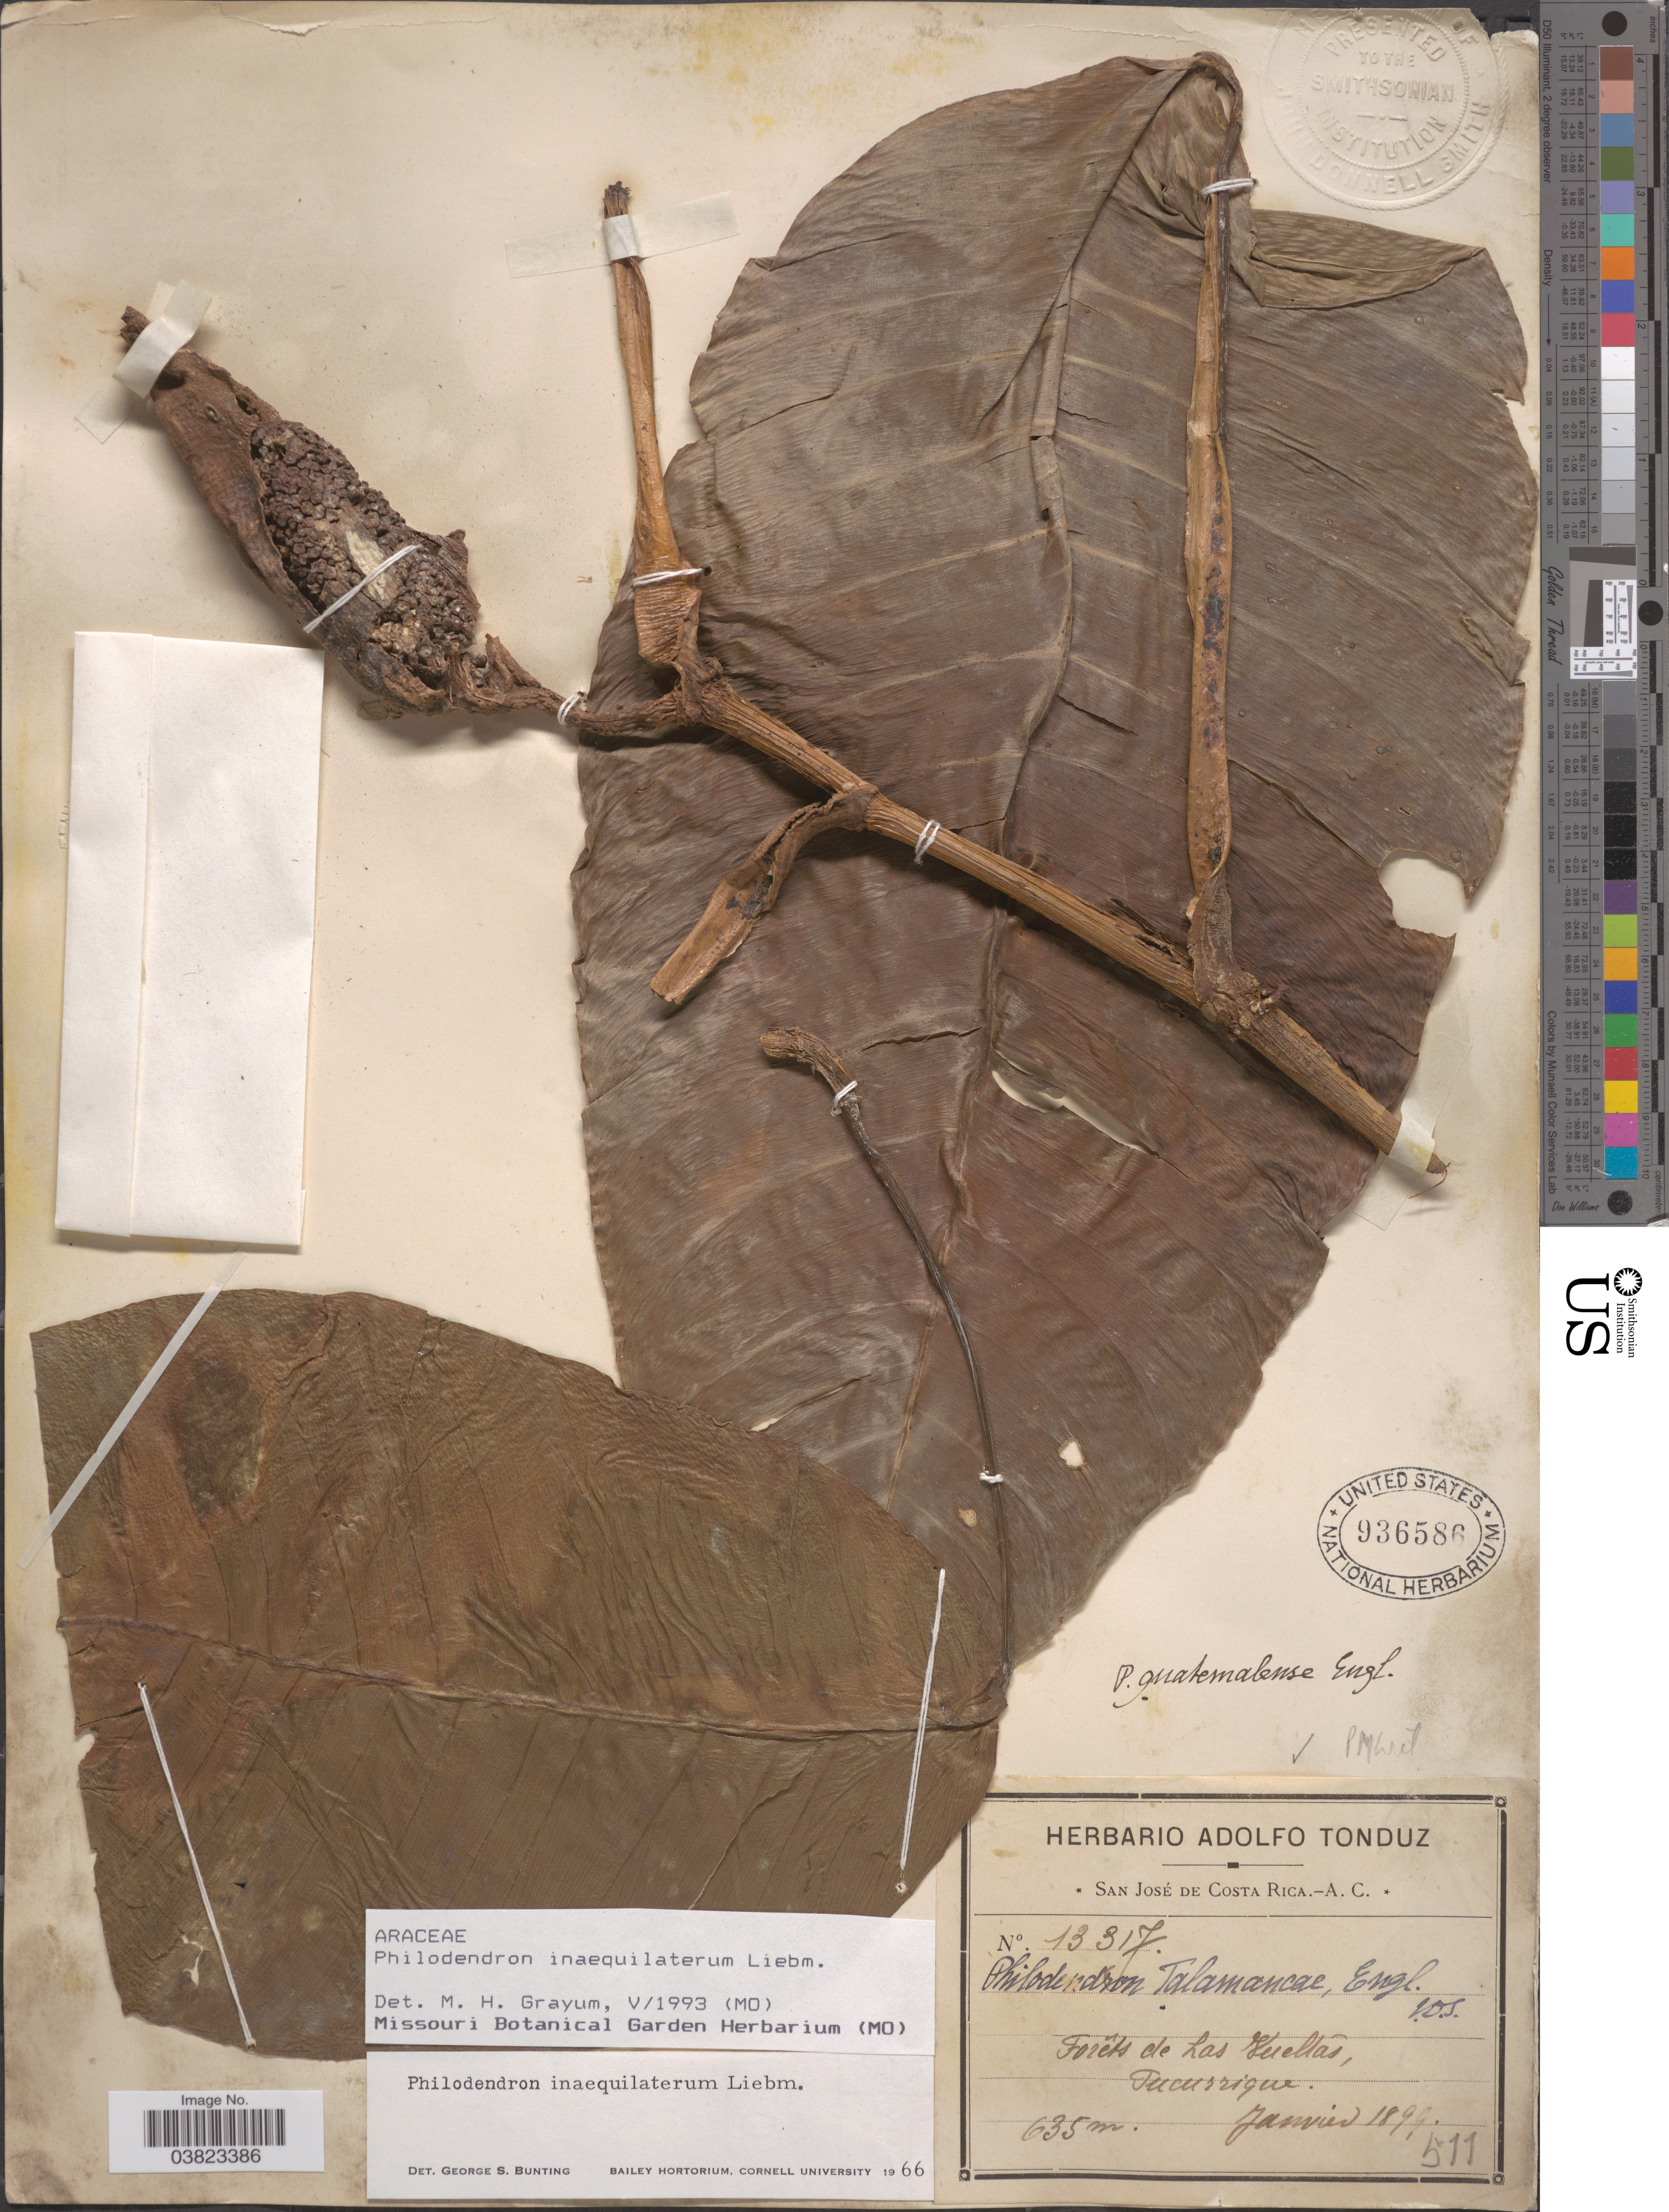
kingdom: Plantae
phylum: Tracheophyta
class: Liliopsida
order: Alismatales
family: Araceae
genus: Philodendron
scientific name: Philodendron inaequilaterum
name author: Liebm.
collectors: ex Herb. Adolfo Tonduz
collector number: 13317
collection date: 1899-01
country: Costa Rica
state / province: San José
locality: Forêts de Las Vueltas. Tucurrique.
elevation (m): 635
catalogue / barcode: US 936586